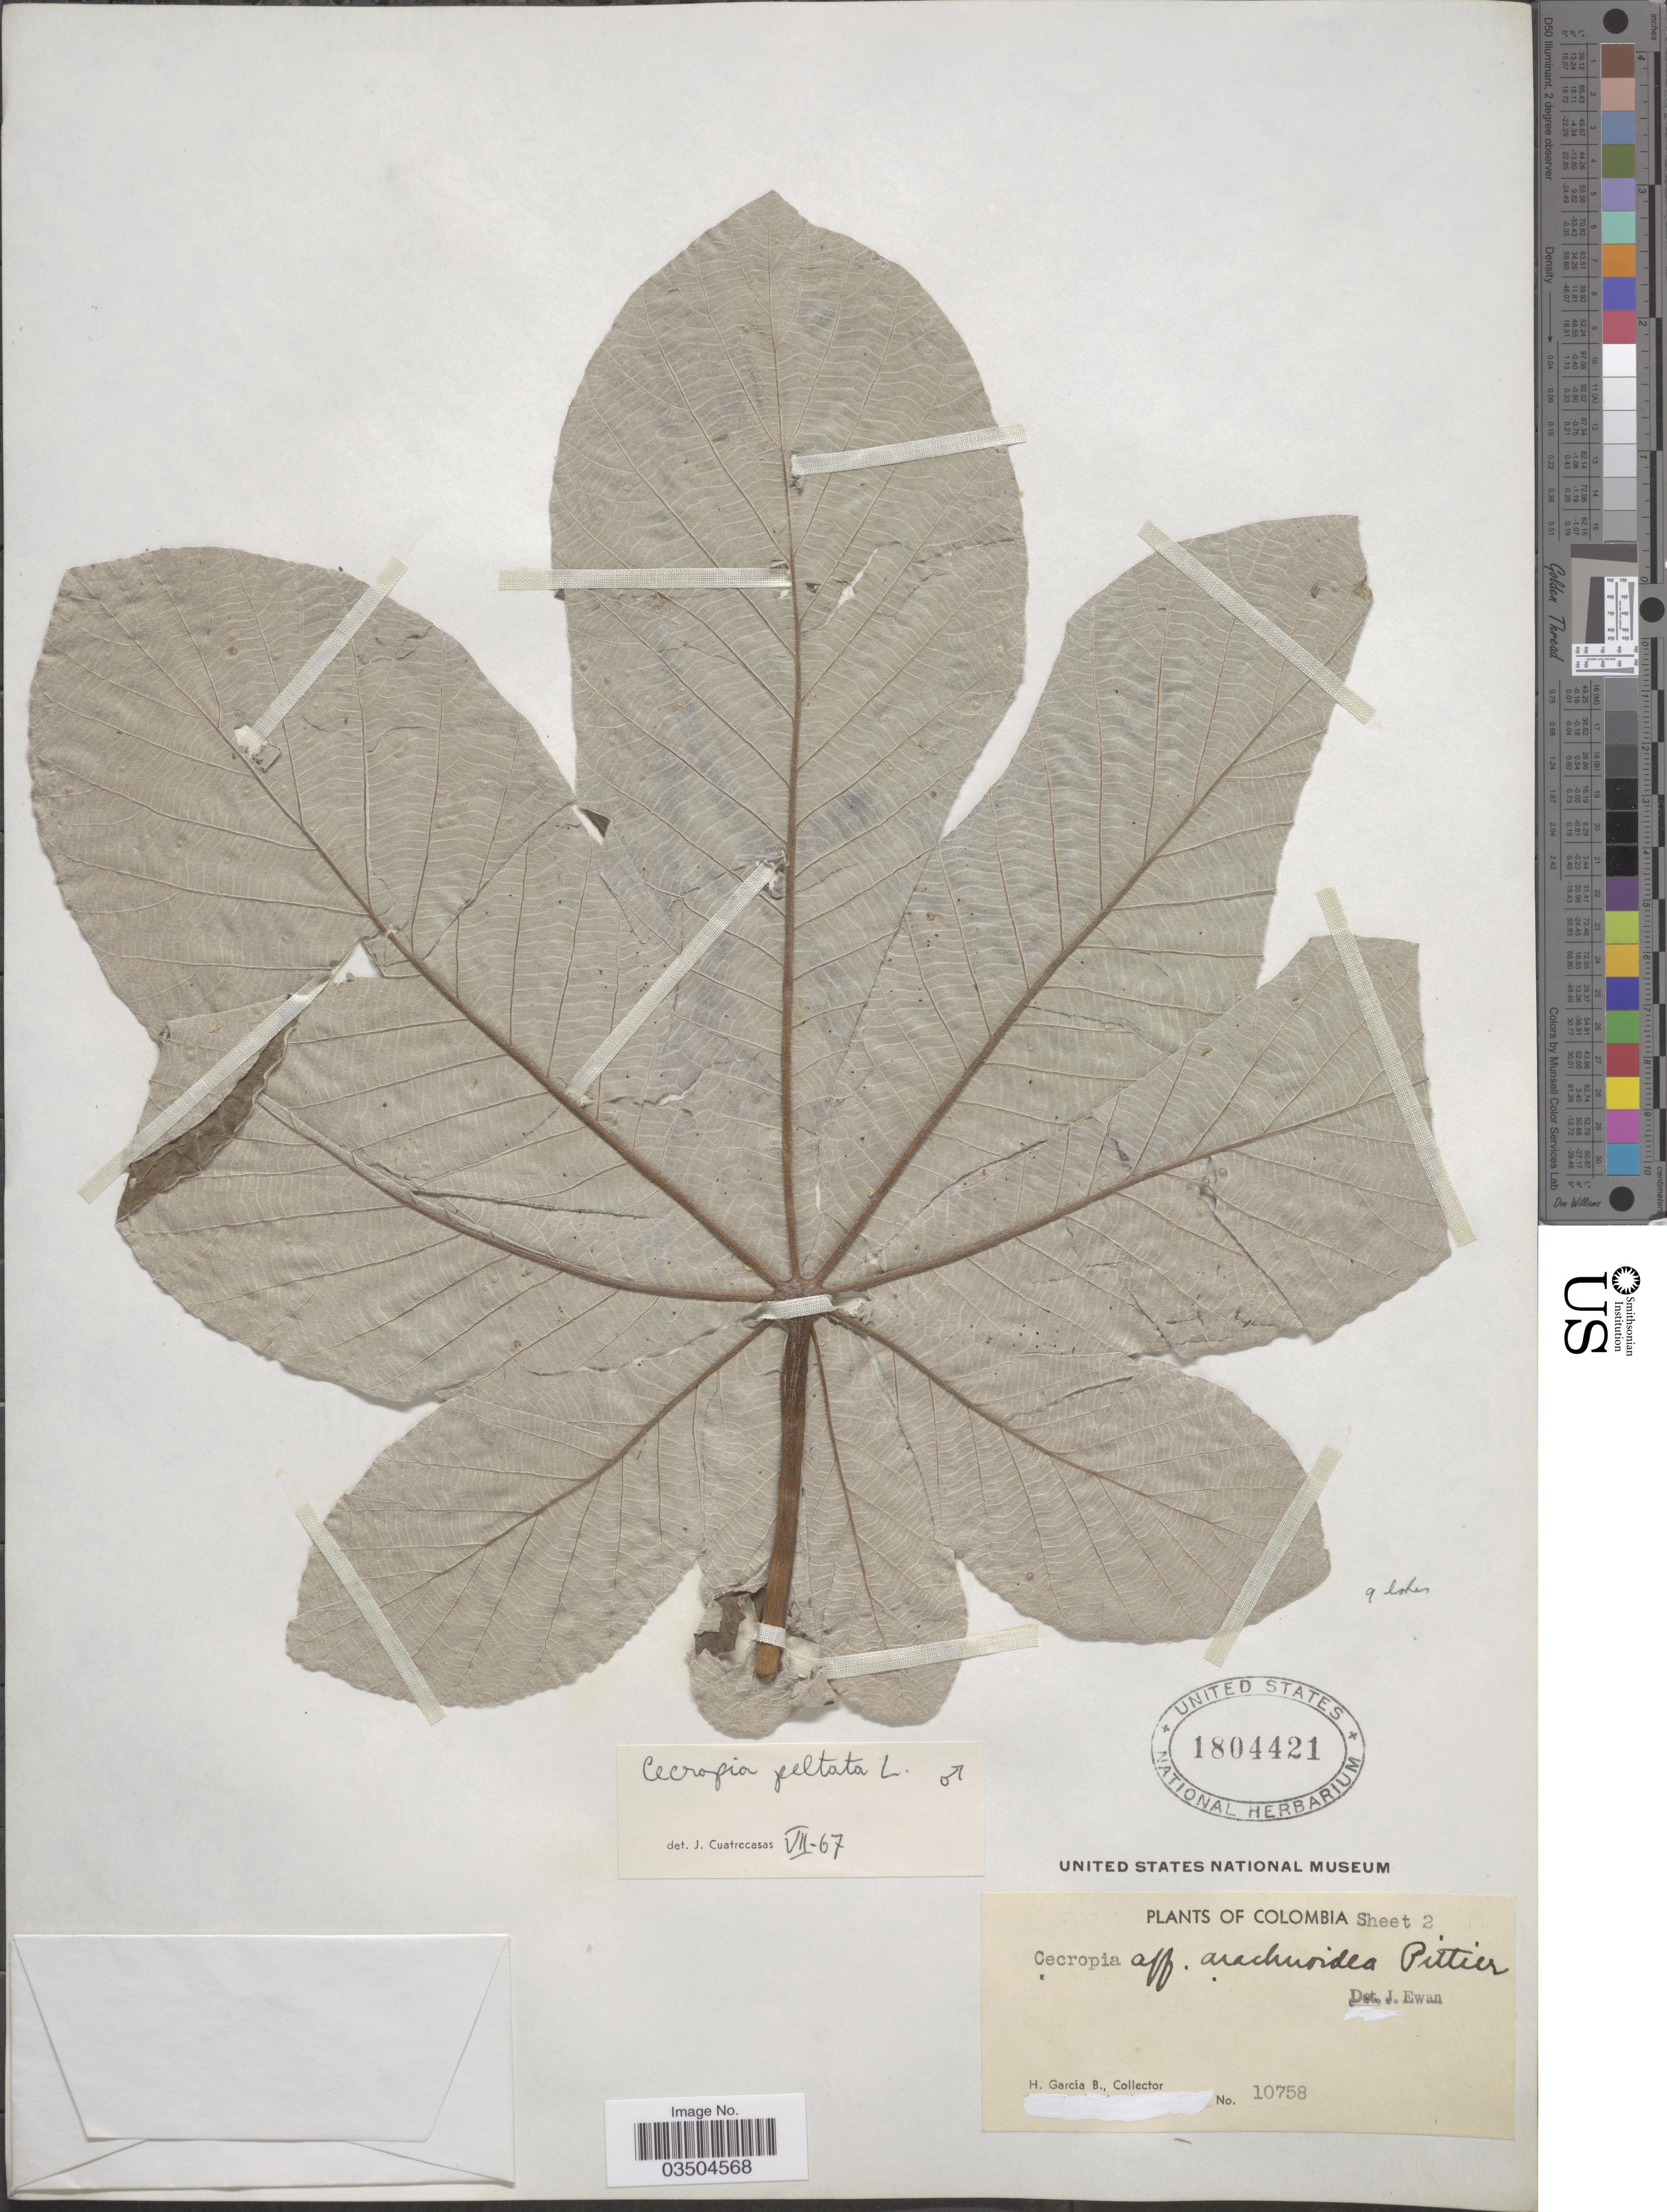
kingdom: Plantae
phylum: Tracheophyta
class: Magnoliopsida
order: Rosales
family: Urticaceae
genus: Cecropia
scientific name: Cecropia peltata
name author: L.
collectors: H. García B.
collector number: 10758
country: Colombia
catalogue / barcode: US 1804421